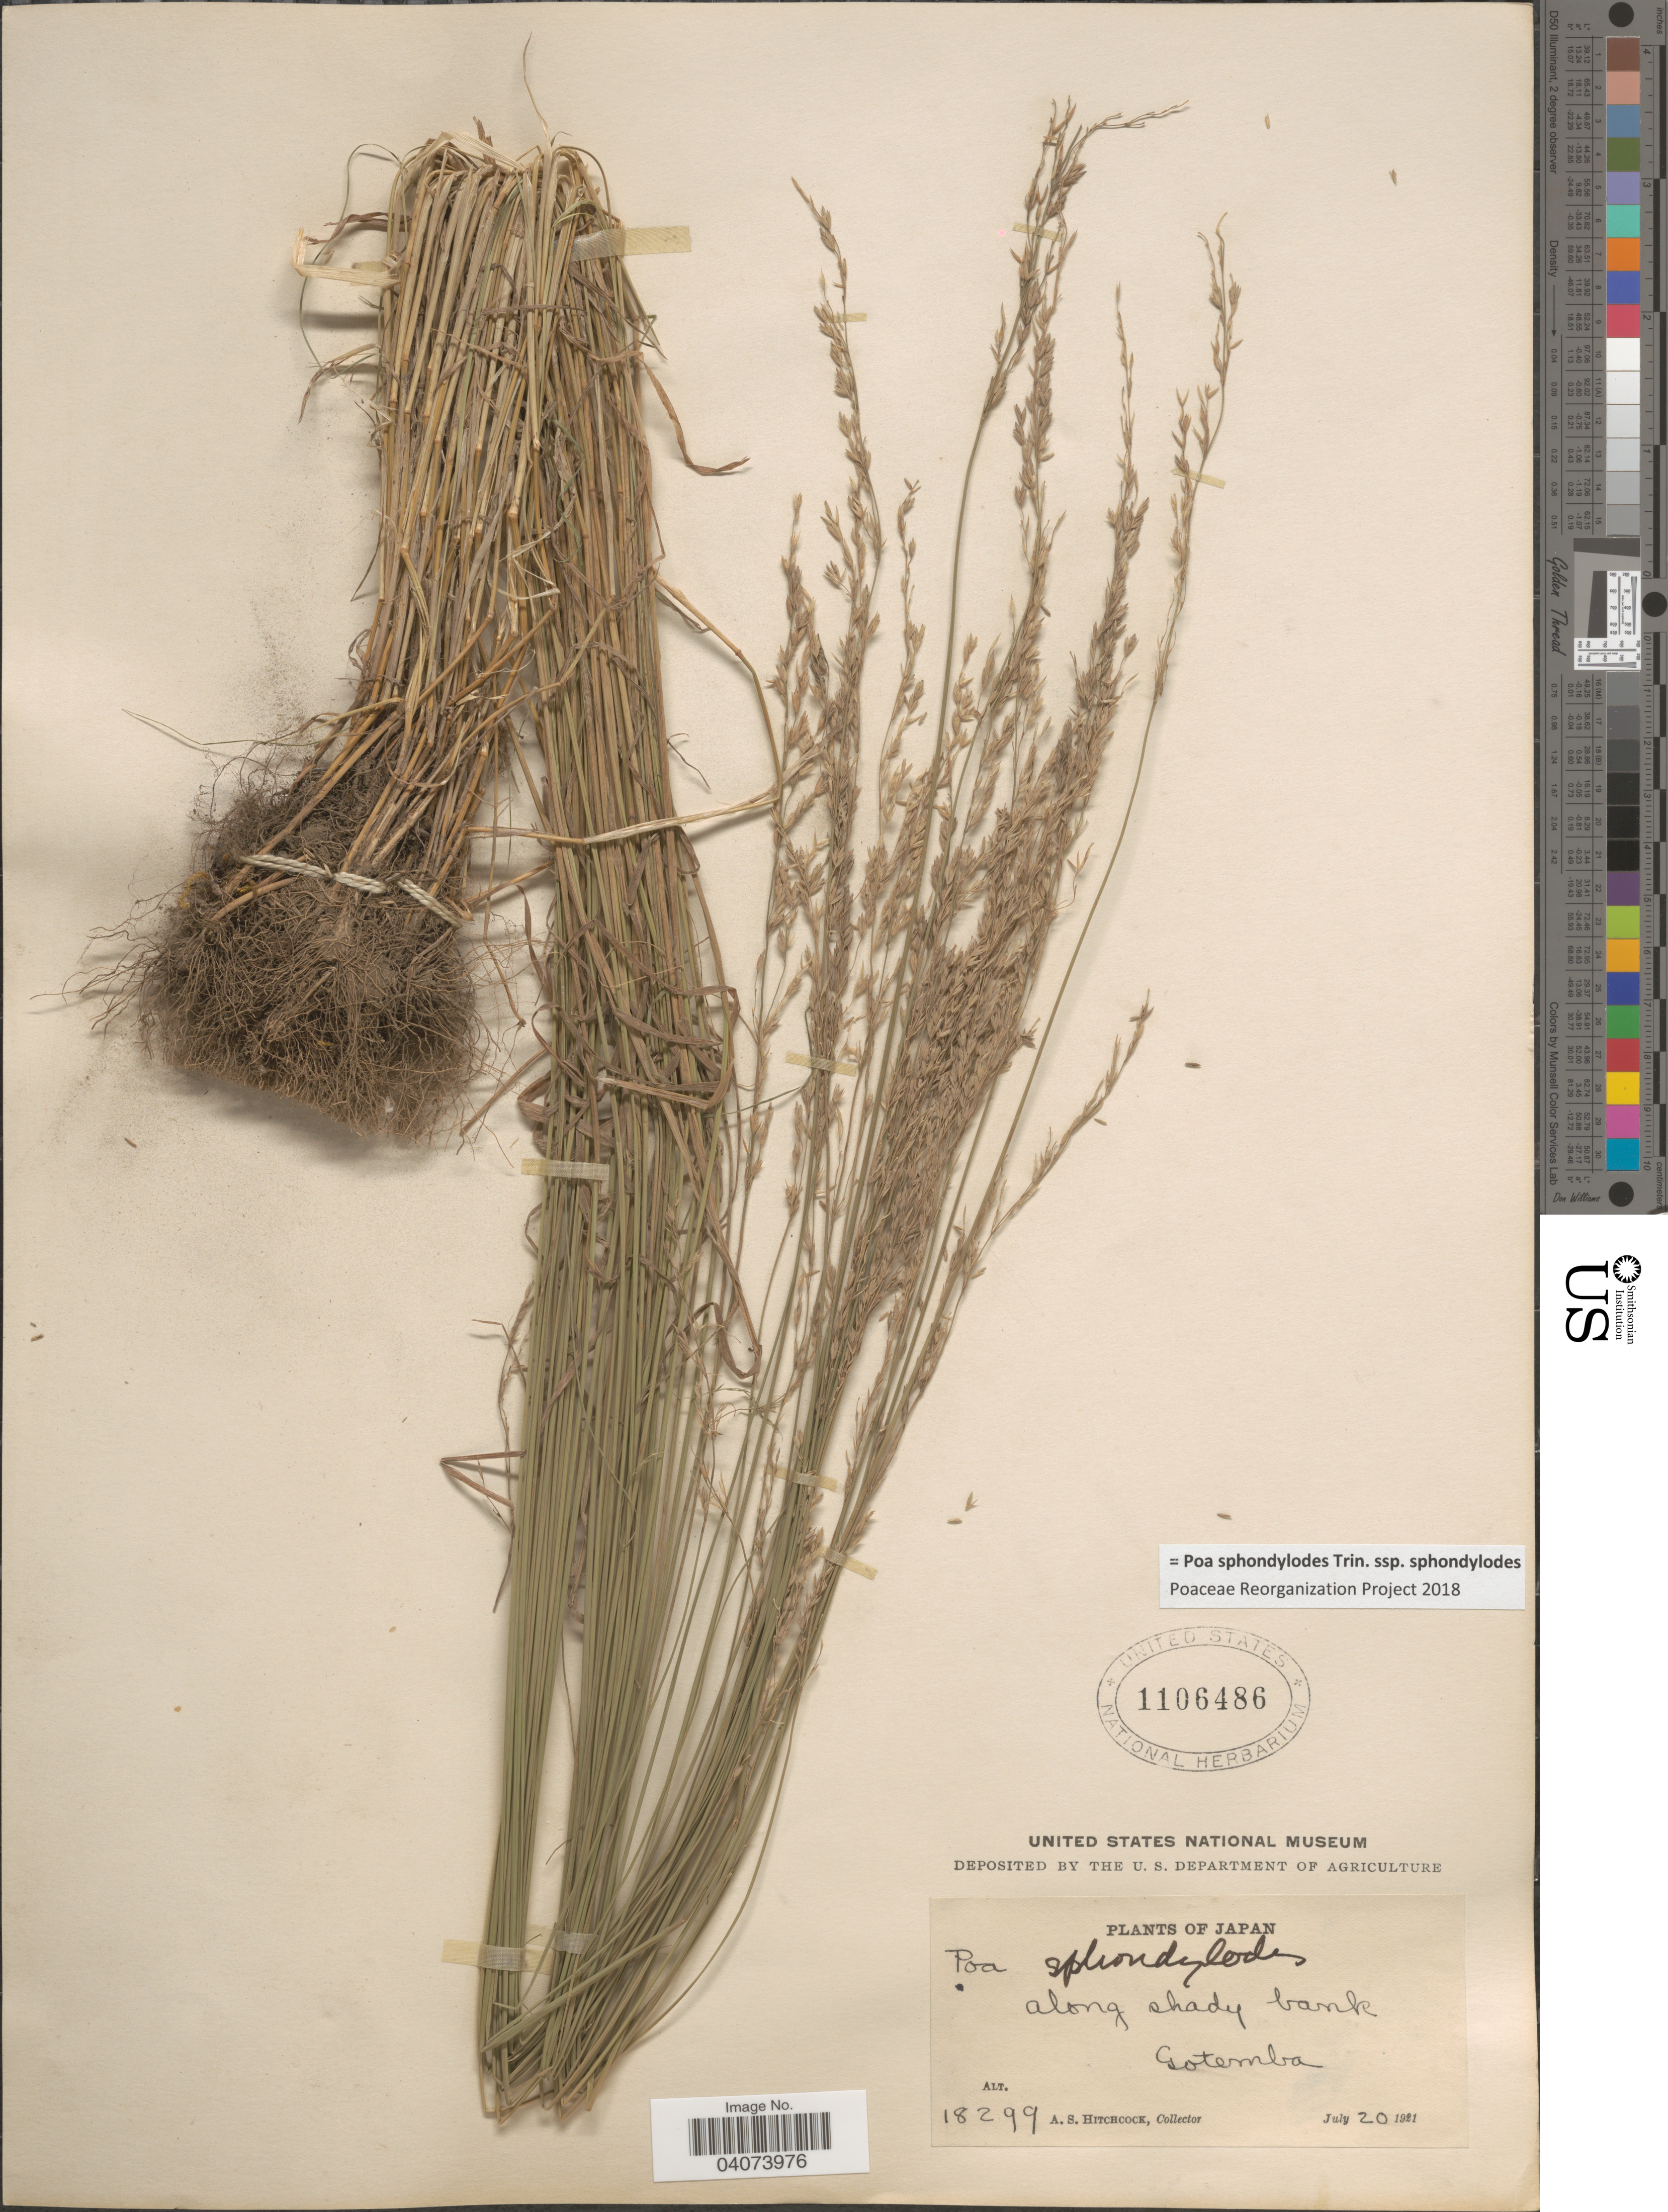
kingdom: Plantae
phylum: Tracheophyta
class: Liliopsida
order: Poales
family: Poaceae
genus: Poa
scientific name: Poa sphondylodes subsp. sphondylodes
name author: Trin.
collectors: A. S. Hitchcock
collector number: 18299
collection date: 1921-07-20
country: Japan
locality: Along shady bank. Gotemba.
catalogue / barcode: US 1106486